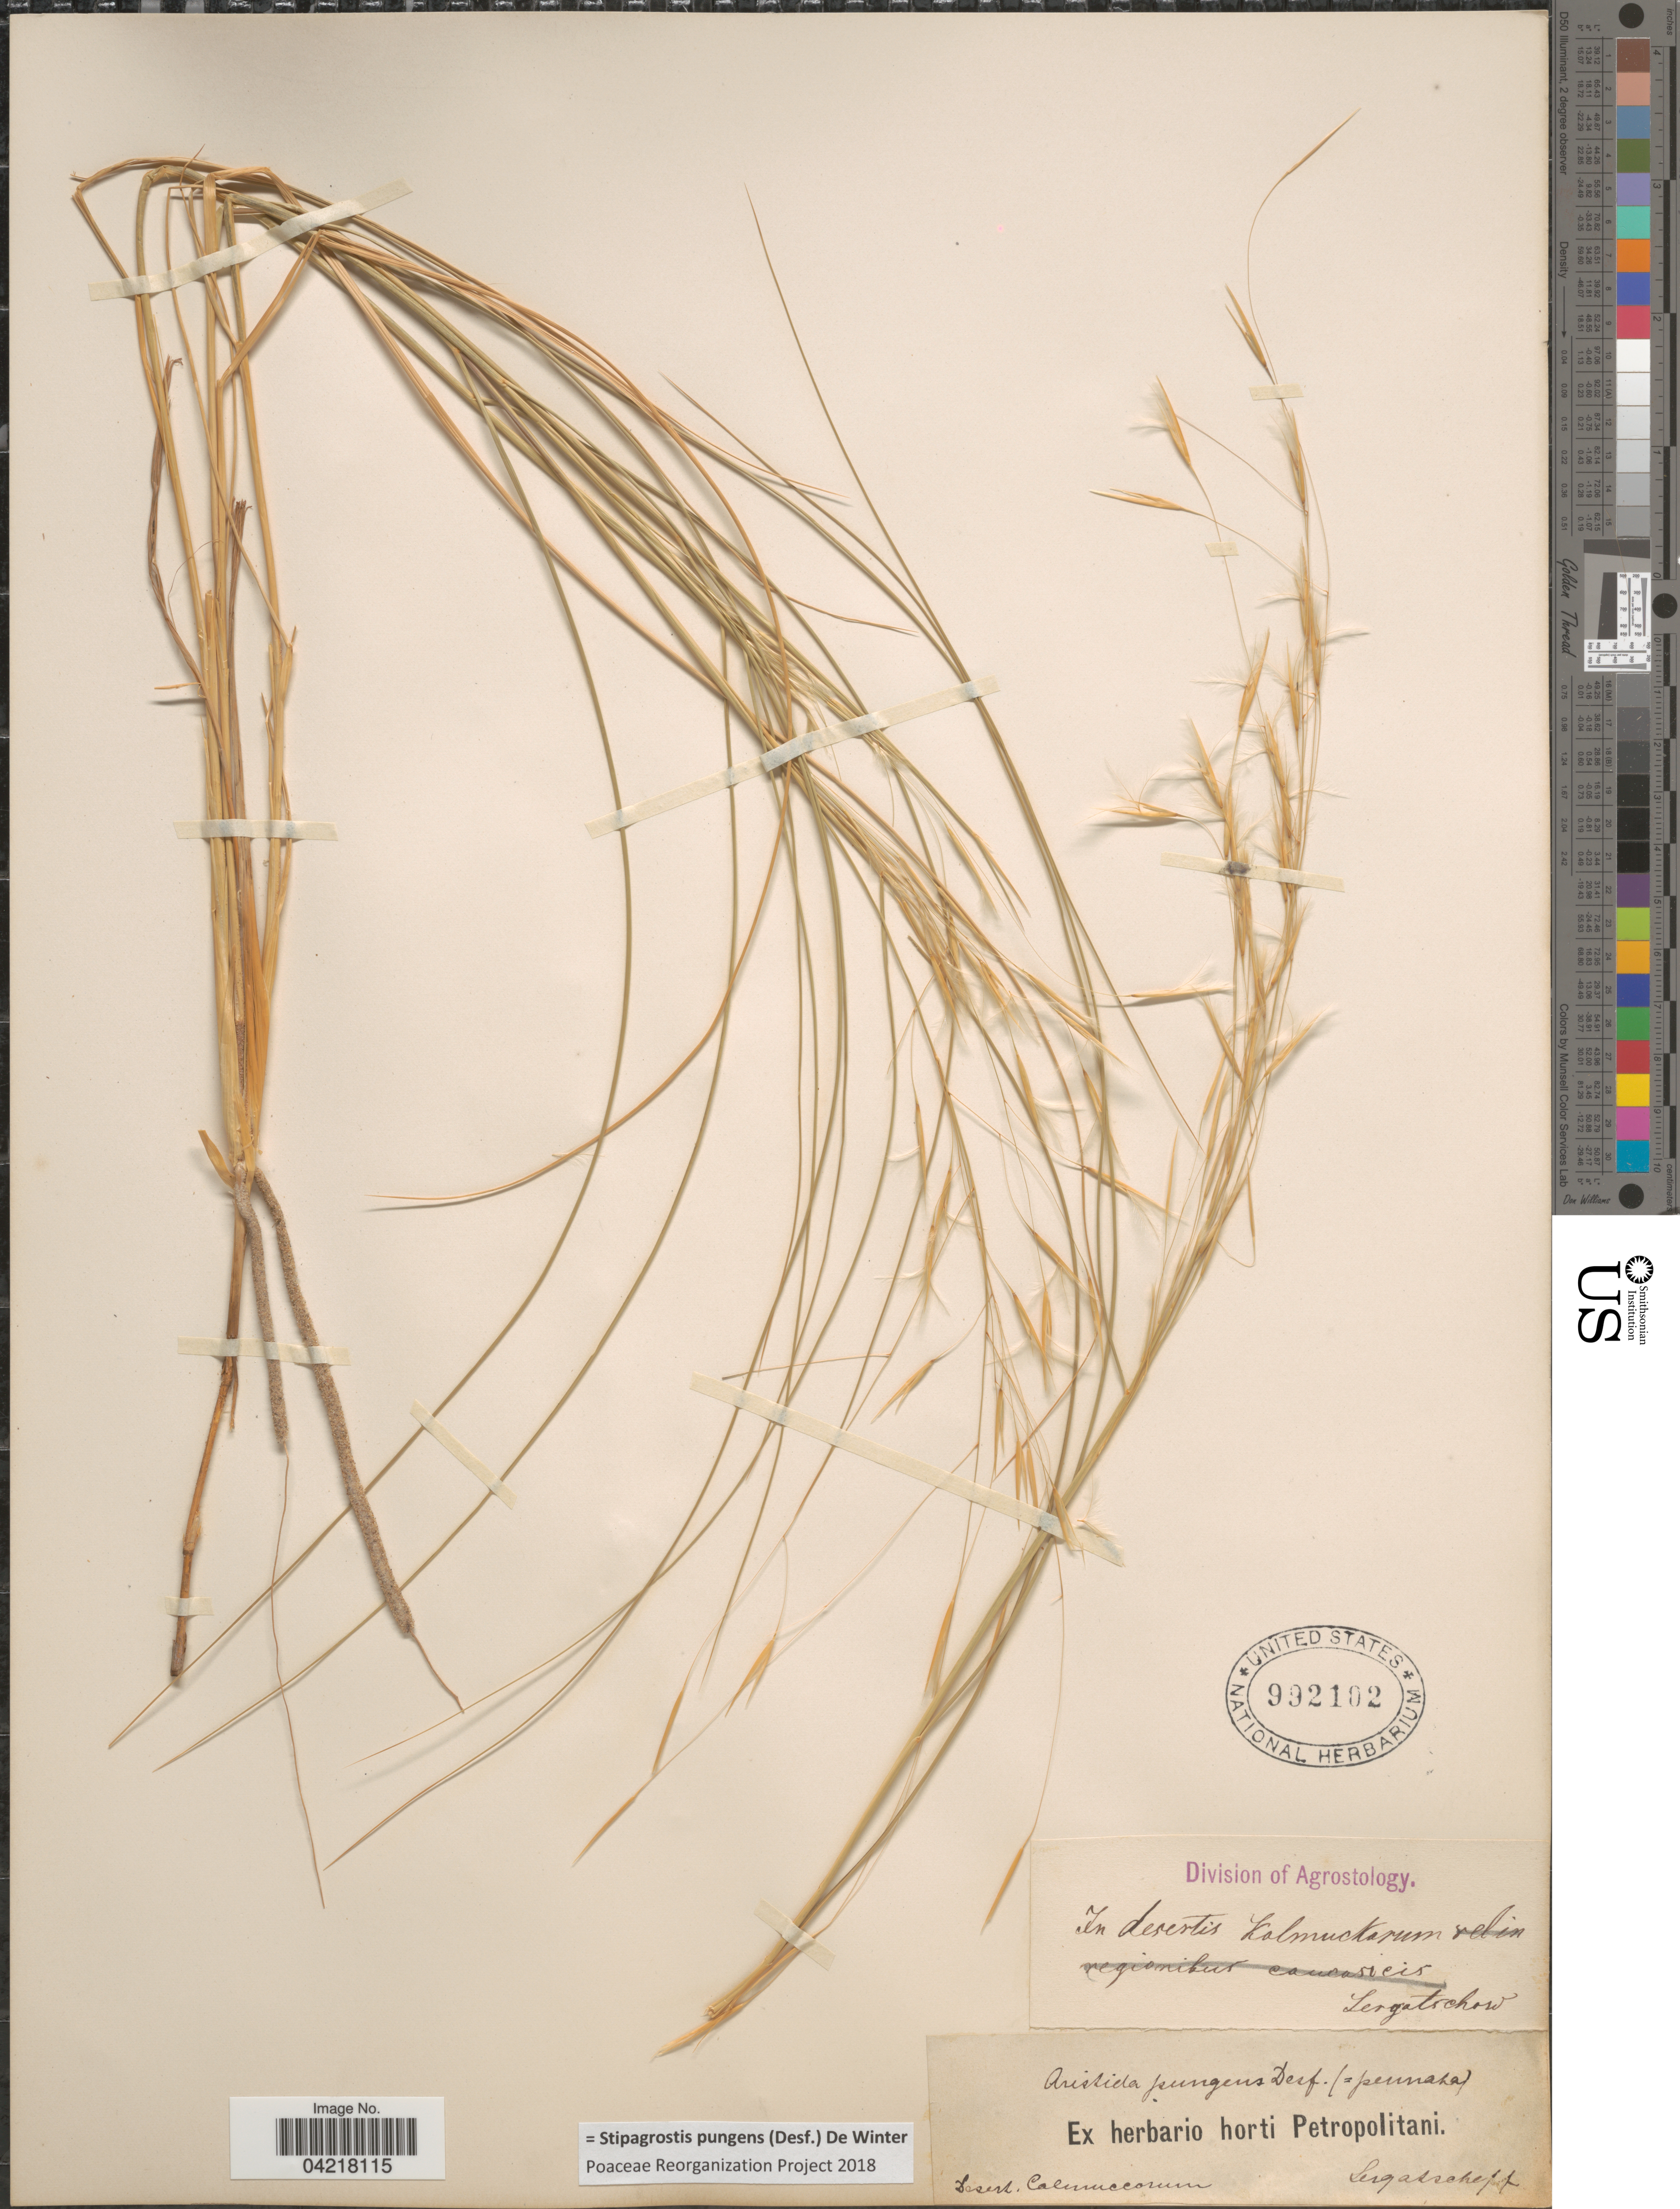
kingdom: Plantae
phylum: Tracheophyta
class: Liliopsida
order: Poales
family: Poaceae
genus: Stipagrostis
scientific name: Stipagrostis pungens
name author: (Desf.) De Winter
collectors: Sergatscheff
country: Russian Federation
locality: In desertis Kalmuckorum.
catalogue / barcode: US 992102